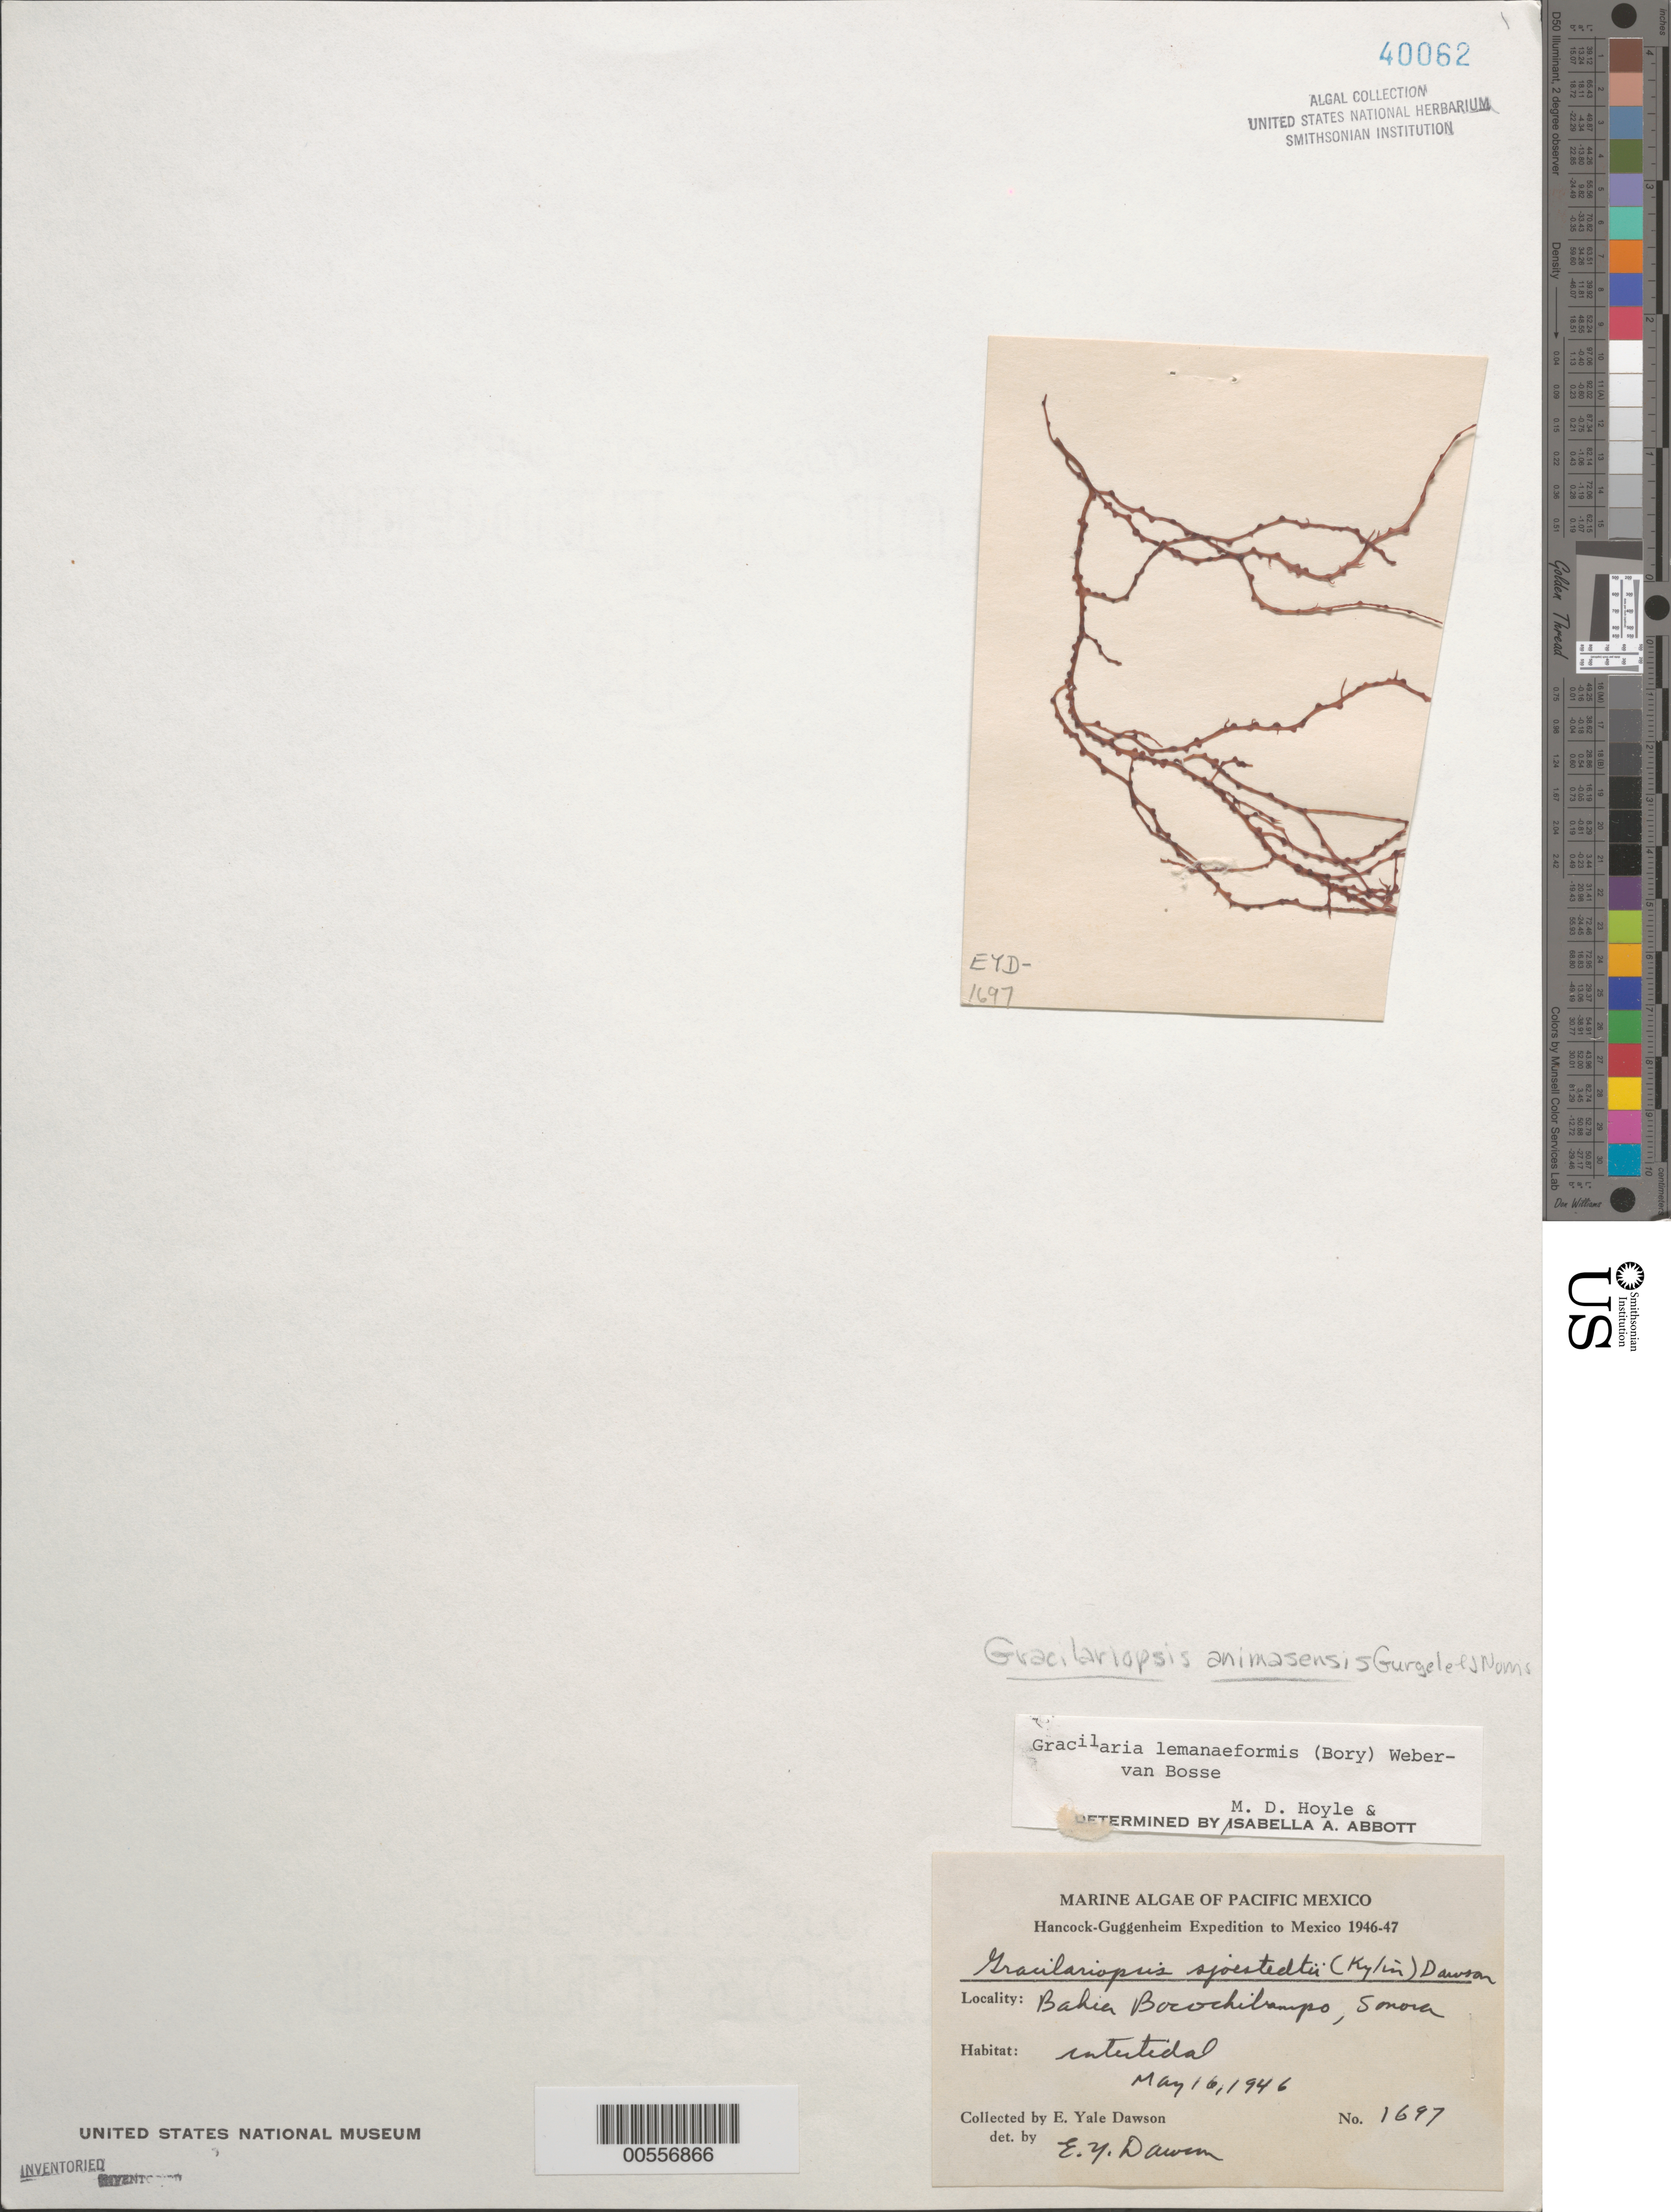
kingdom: Plantae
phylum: Rhodophyta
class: Florideophyceae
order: Gracilariales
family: Gracilariaceae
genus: Gracilariopsis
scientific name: Gracilariopsis animasensis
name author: Gurgele & J.N. Norris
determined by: Norris, James N.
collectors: E. Y. Dawson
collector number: EYD 1697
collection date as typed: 16 May 1946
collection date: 1946-05-16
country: Mexico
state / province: Sonora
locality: Bahia Bocochibampo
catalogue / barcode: US 40062